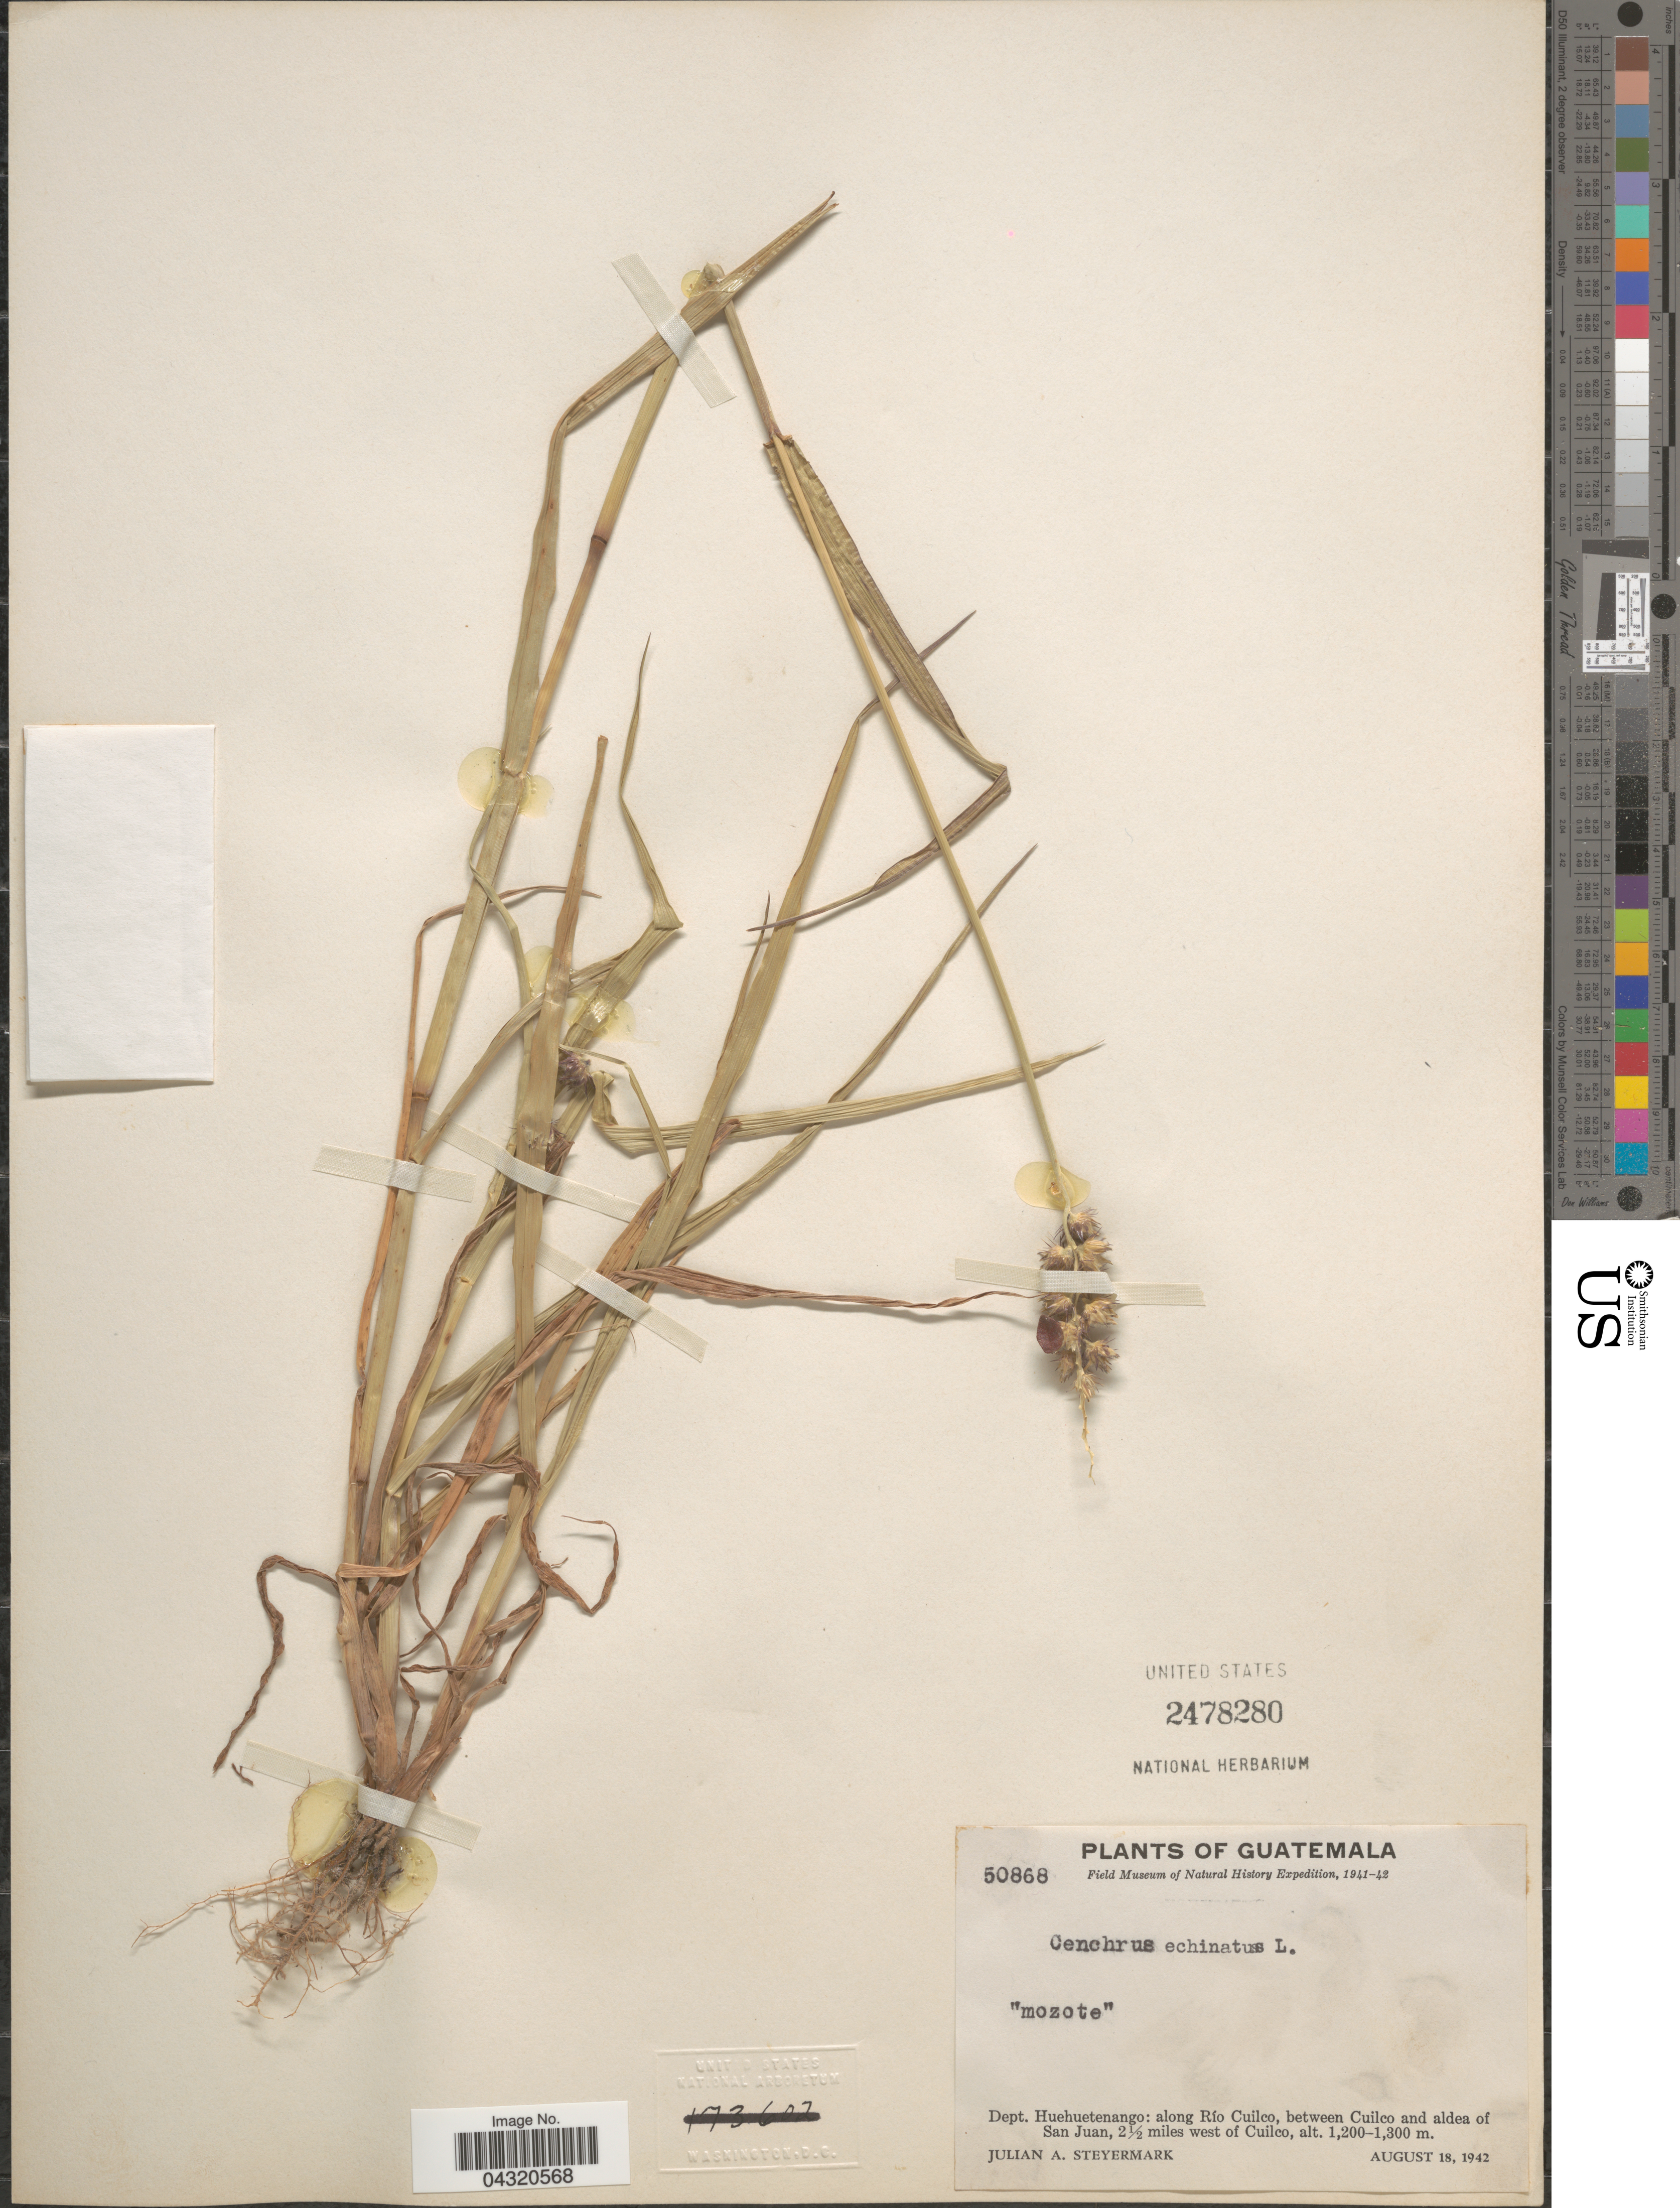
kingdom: Plantae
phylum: Tracheophyta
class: Liliopsida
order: Poales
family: Poaceae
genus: Cenchrus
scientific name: Cenchrus echinatus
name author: L.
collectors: J. Steyermark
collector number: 50868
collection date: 1942-08-18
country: Guatemala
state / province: Huehuetenango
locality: Field Museum of Natural History Expedition, 1941-42. Dept. Huehuetenango: along Río Cuilco, between Cuilco and aldea of San Juan, 2½ miles west of Cuilco.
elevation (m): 1200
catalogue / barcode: US 2478280